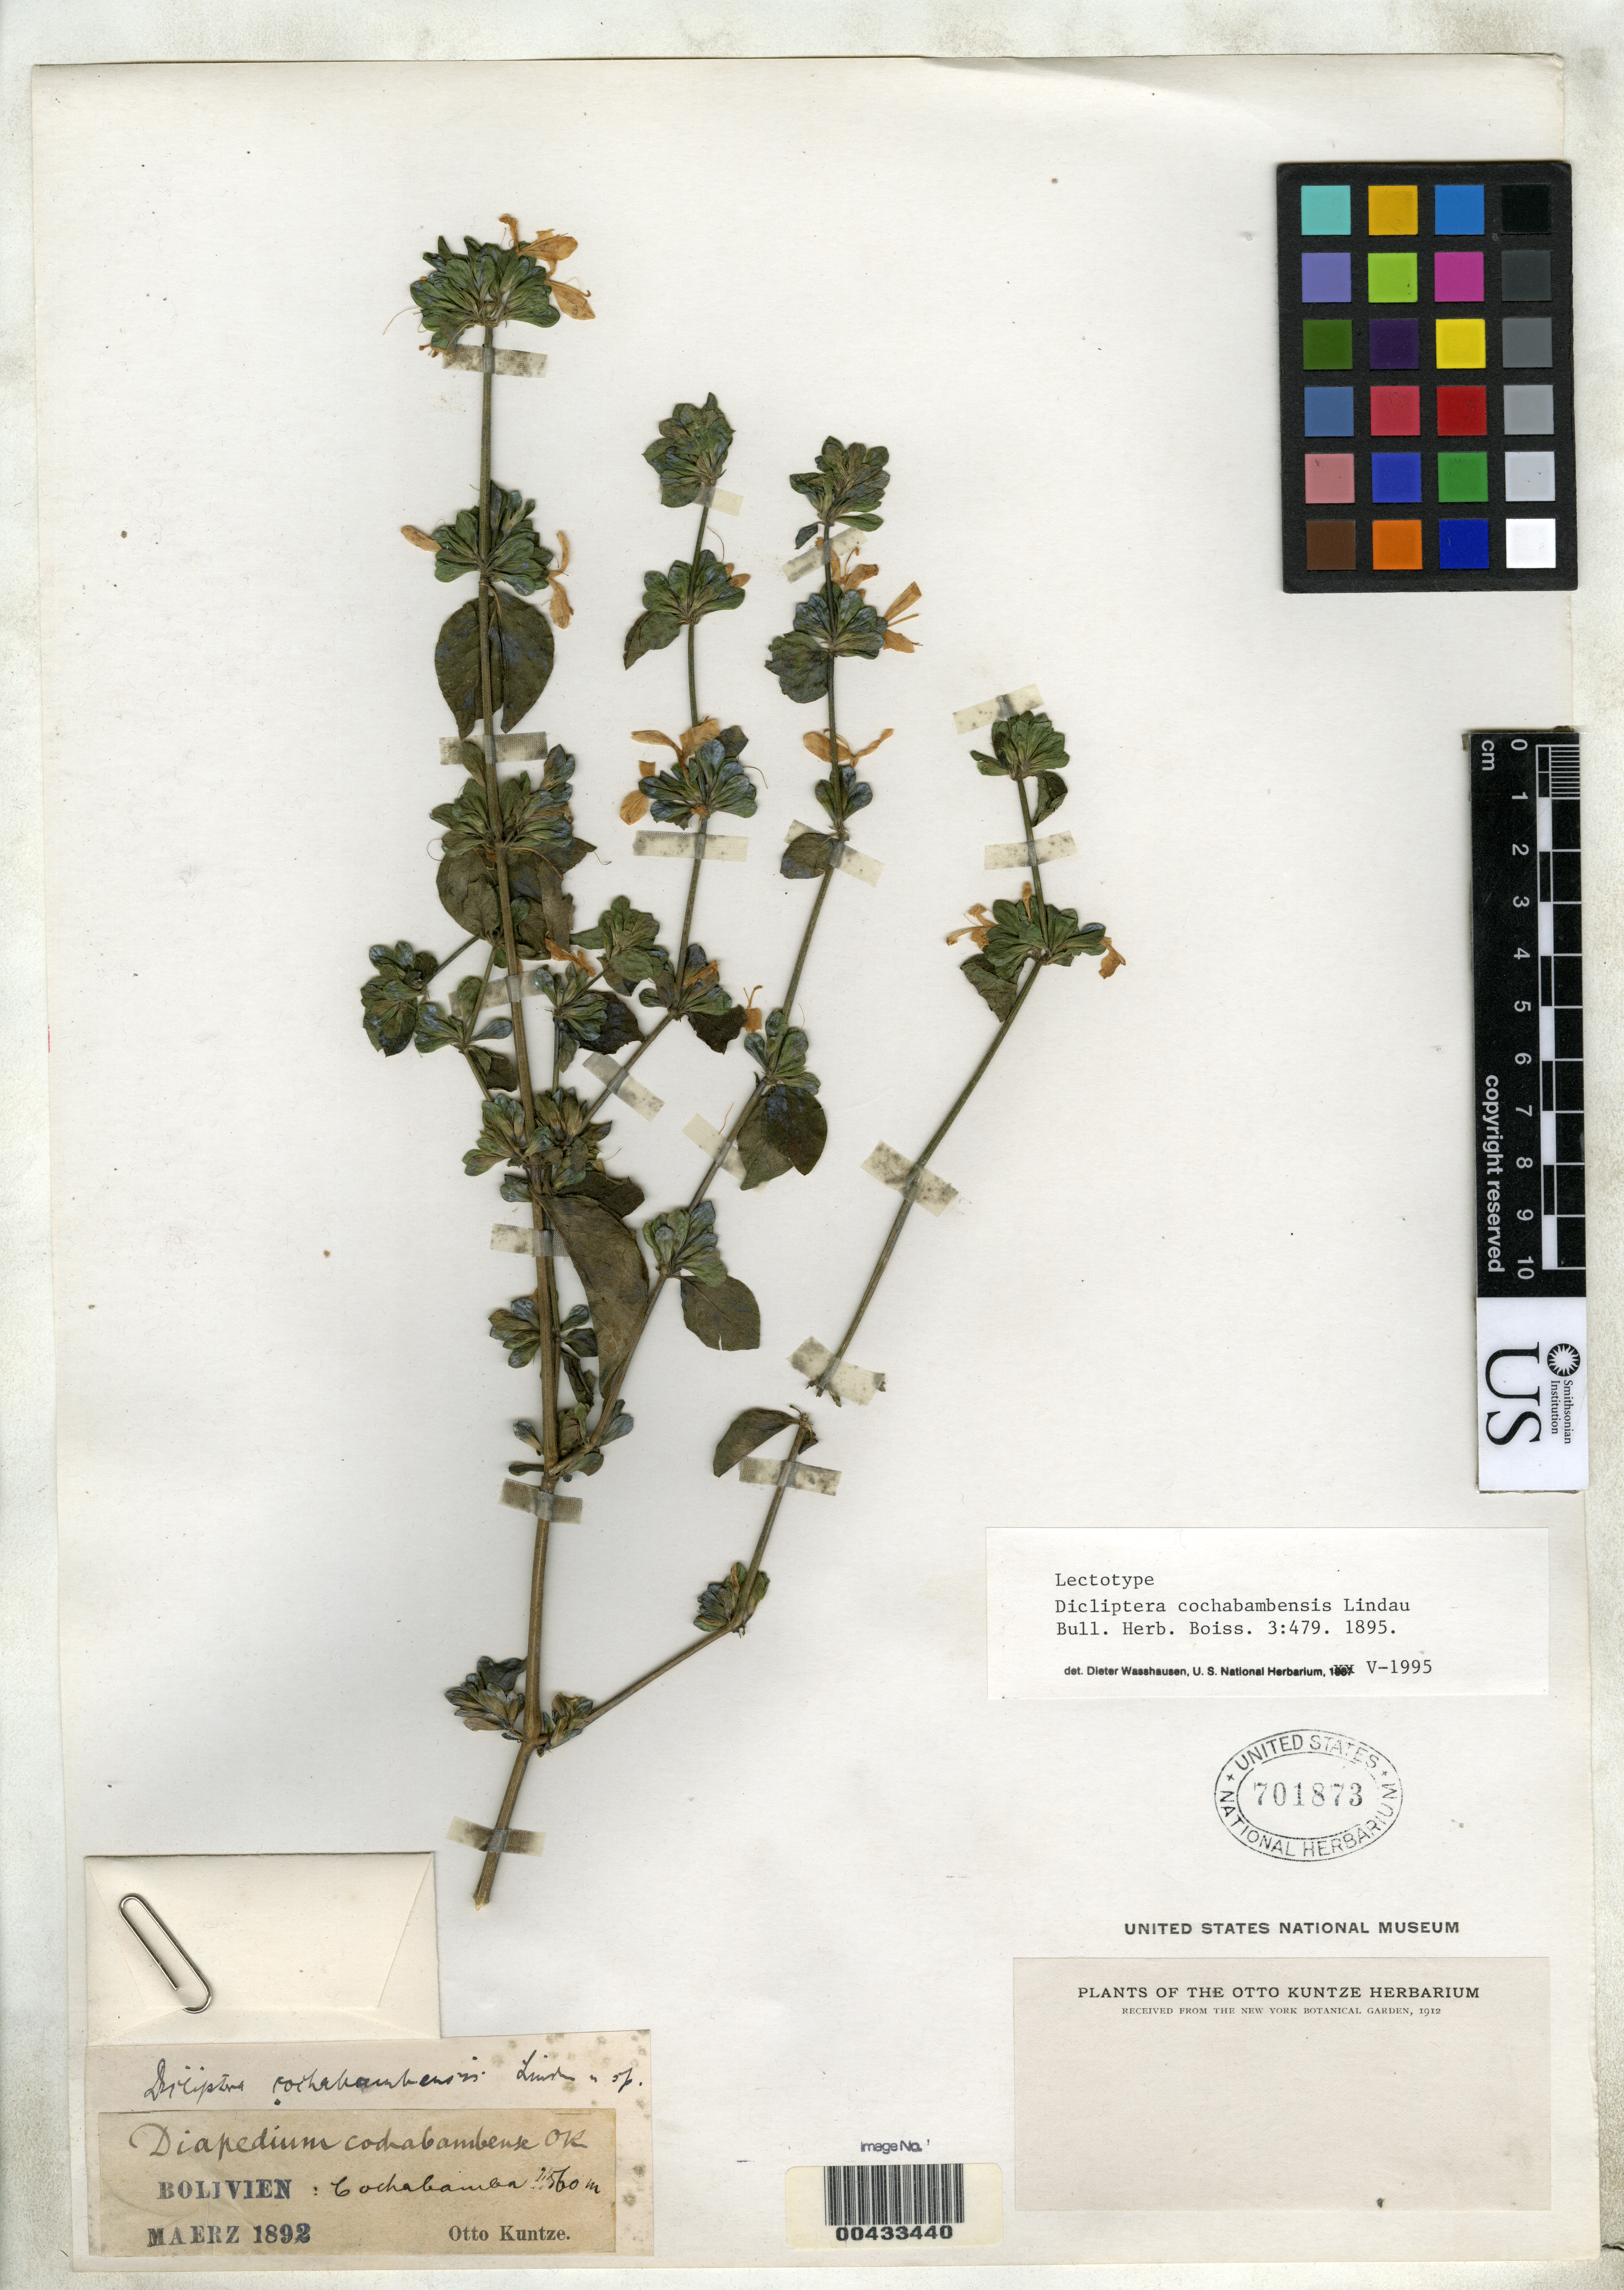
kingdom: Plantae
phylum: Tracheophyta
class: Magnoliopsida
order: Lamiales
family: Acanthaceae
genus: Dicliptera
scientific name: Dicliptera cochabambensis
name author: Lindau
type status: Isotype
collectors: C.E.O. Kuntze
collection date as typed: May 1892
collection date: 1892-05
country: Bolivia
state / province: Cochabamba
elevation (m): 2600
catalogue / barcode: US 701873